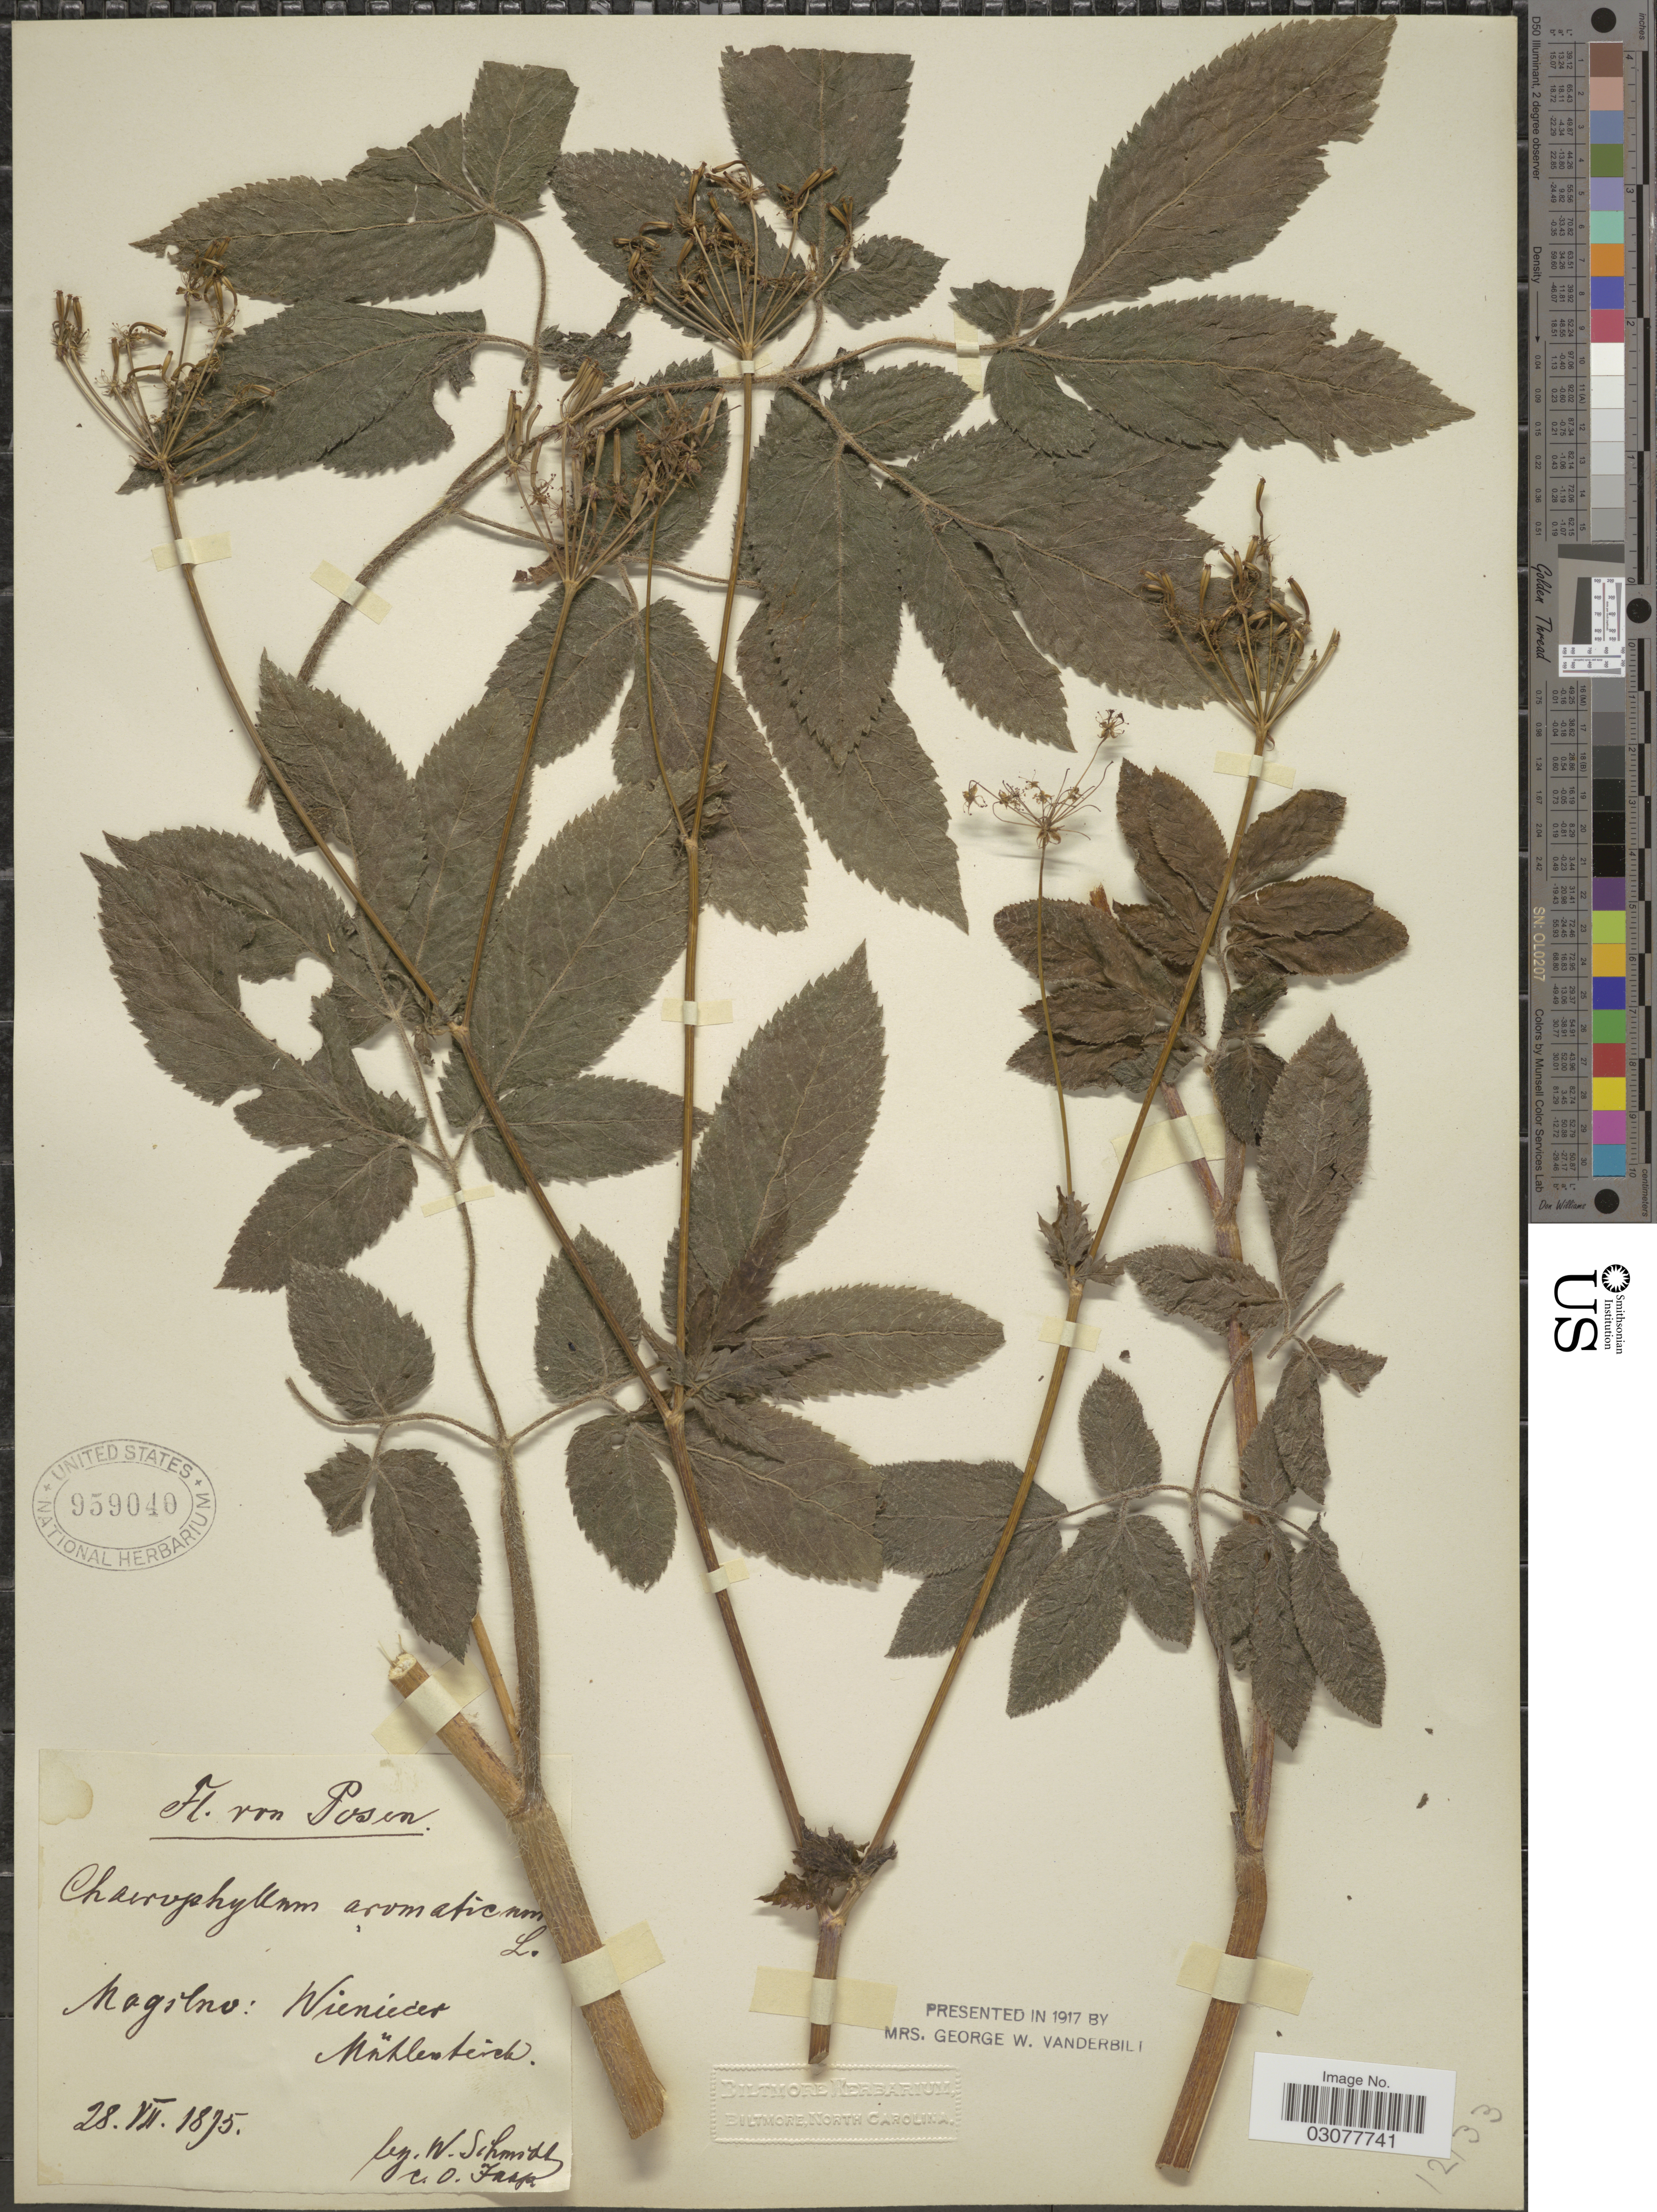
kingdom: Plantae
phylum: Tracheophyta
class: Magnoliopsida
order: Apiales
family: Apiaceae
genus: Chaerophyllum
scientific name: Chaerophyllum aromaticum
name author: L.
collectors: W. Schmidt & C. Tasp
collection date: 1875-07-28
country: Poland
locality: Posen, Mogilno: Wienieder Muhlenteich.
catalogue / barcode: US 959040